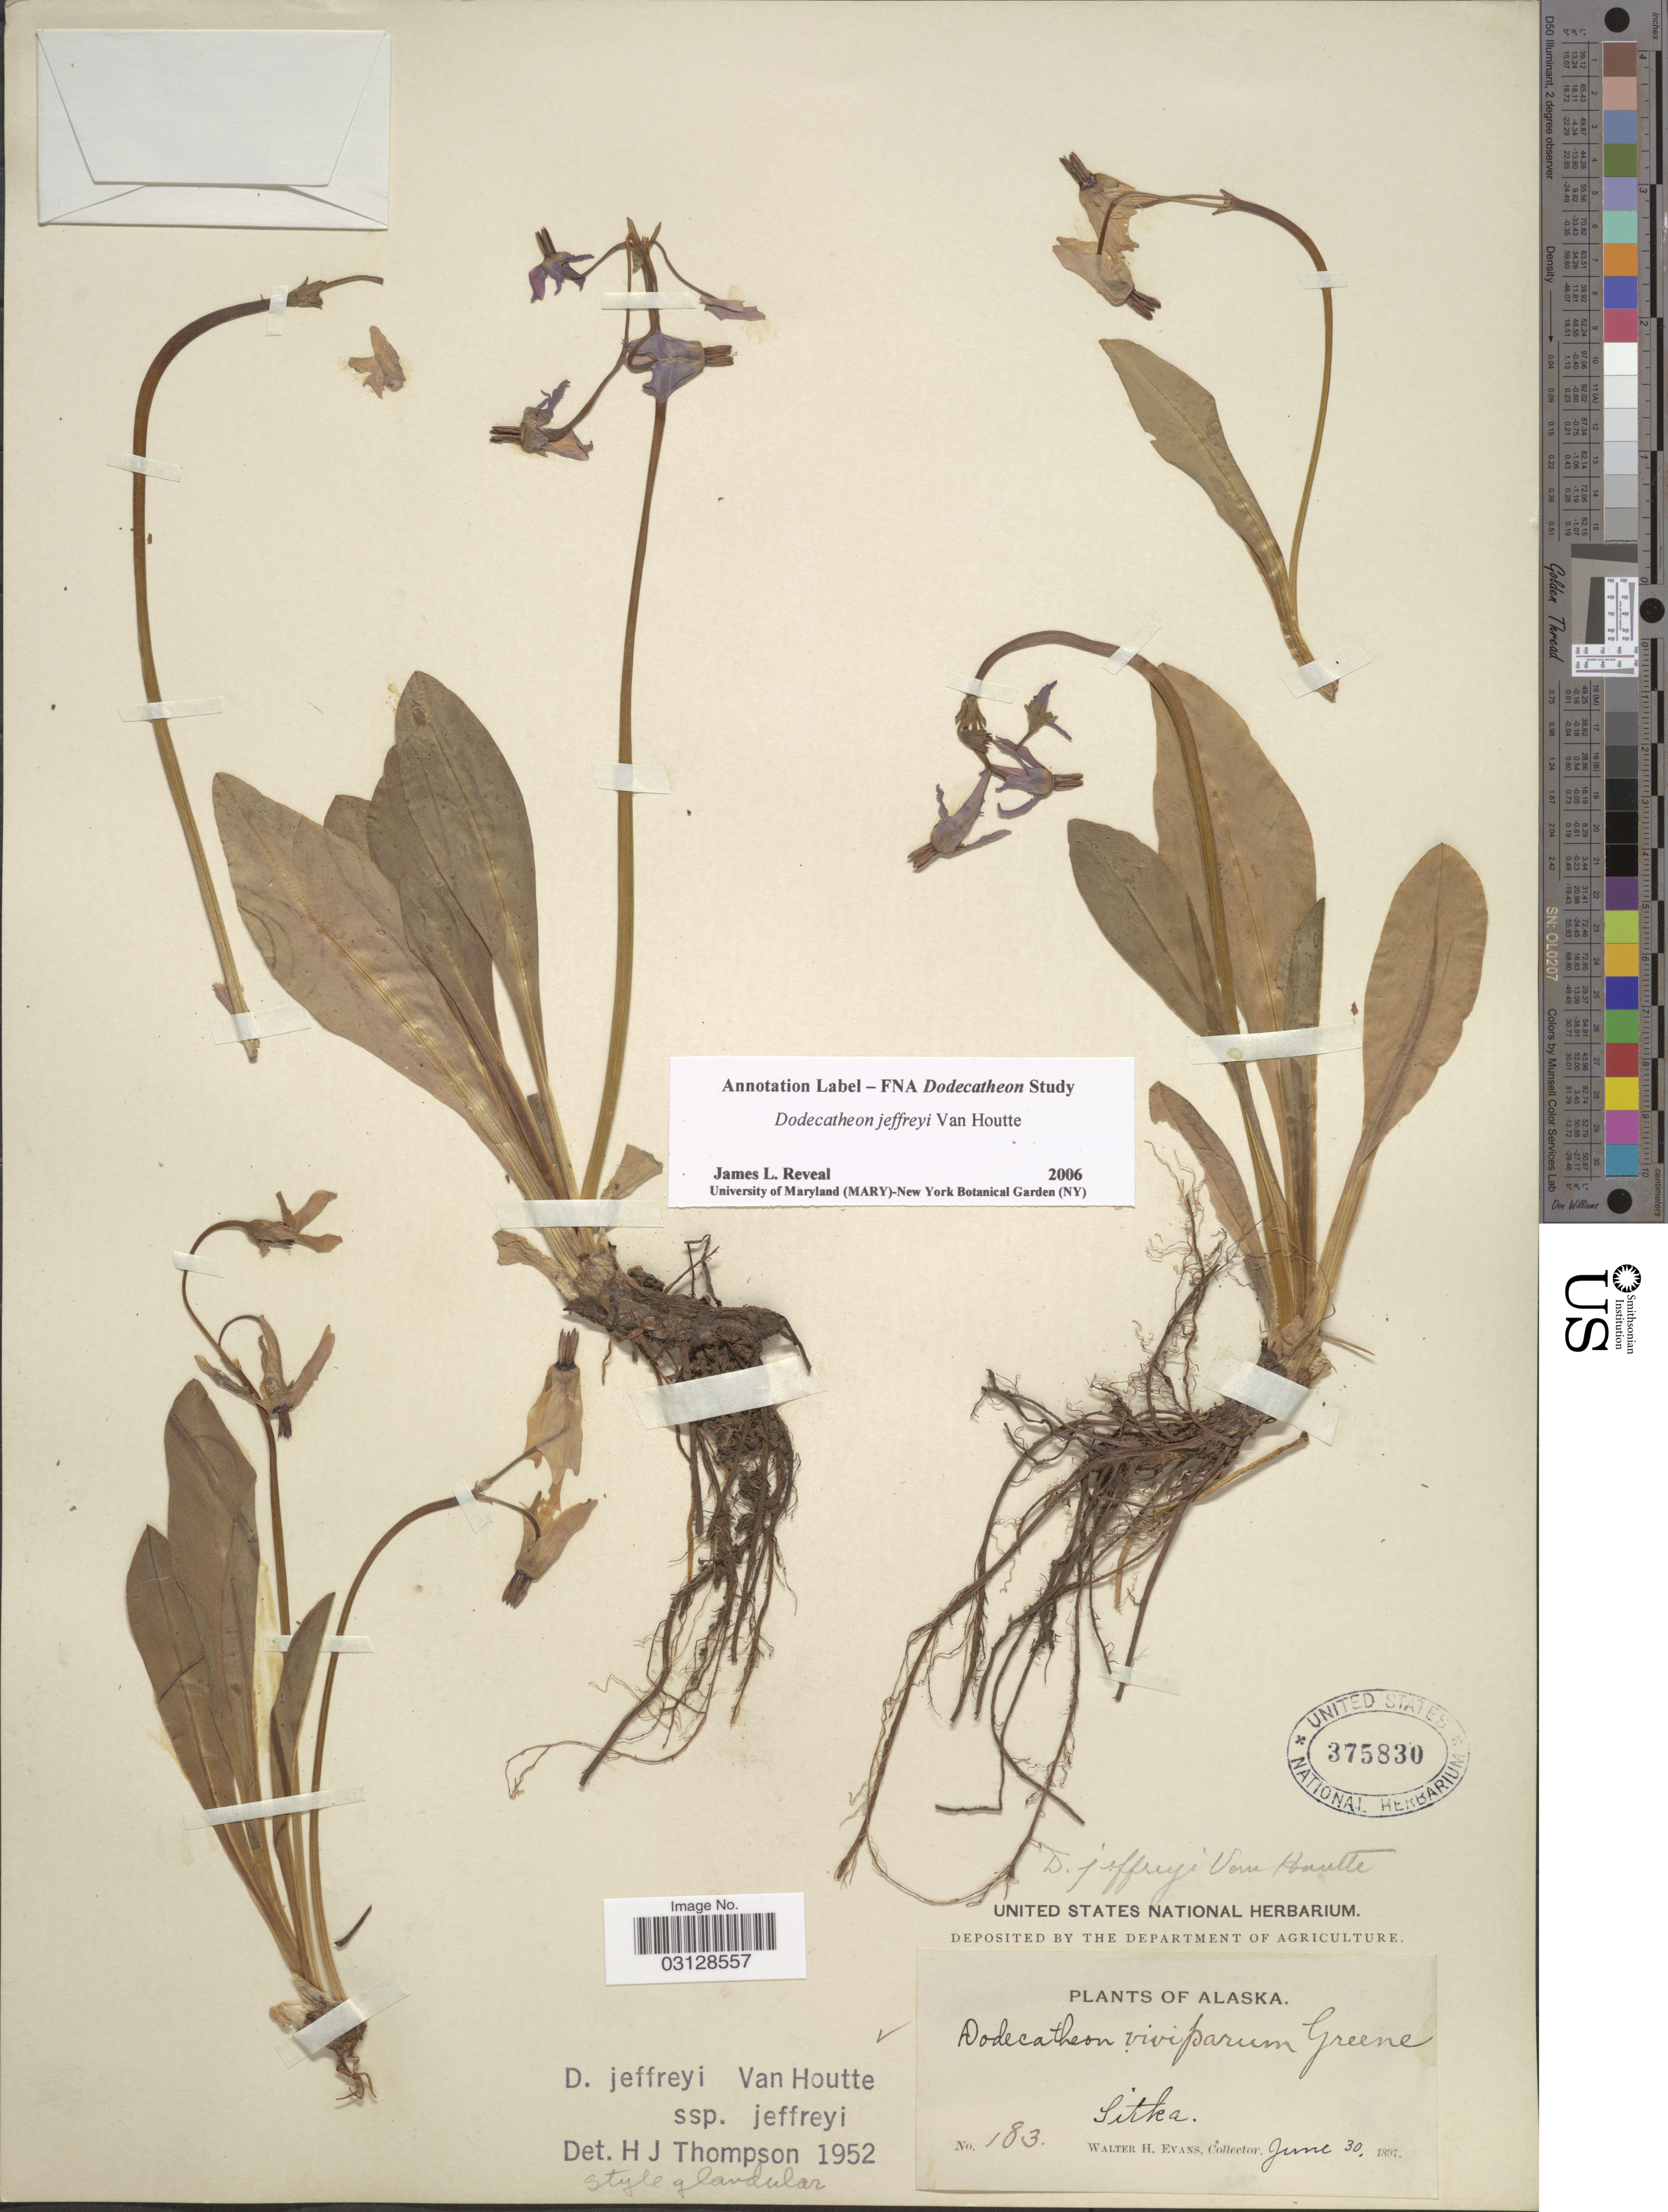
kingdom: Plantae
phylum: Tracheophyta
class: Magnoliopsida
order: Ericales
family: Primulaceae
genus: Dodecatheon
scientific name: Dodecatheon jeffreyi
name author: Van Houtte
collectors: W. H. Evans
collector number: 183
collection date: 1897-06-30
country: United States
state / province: Alaska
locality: Sitka.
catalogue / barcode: US 375830